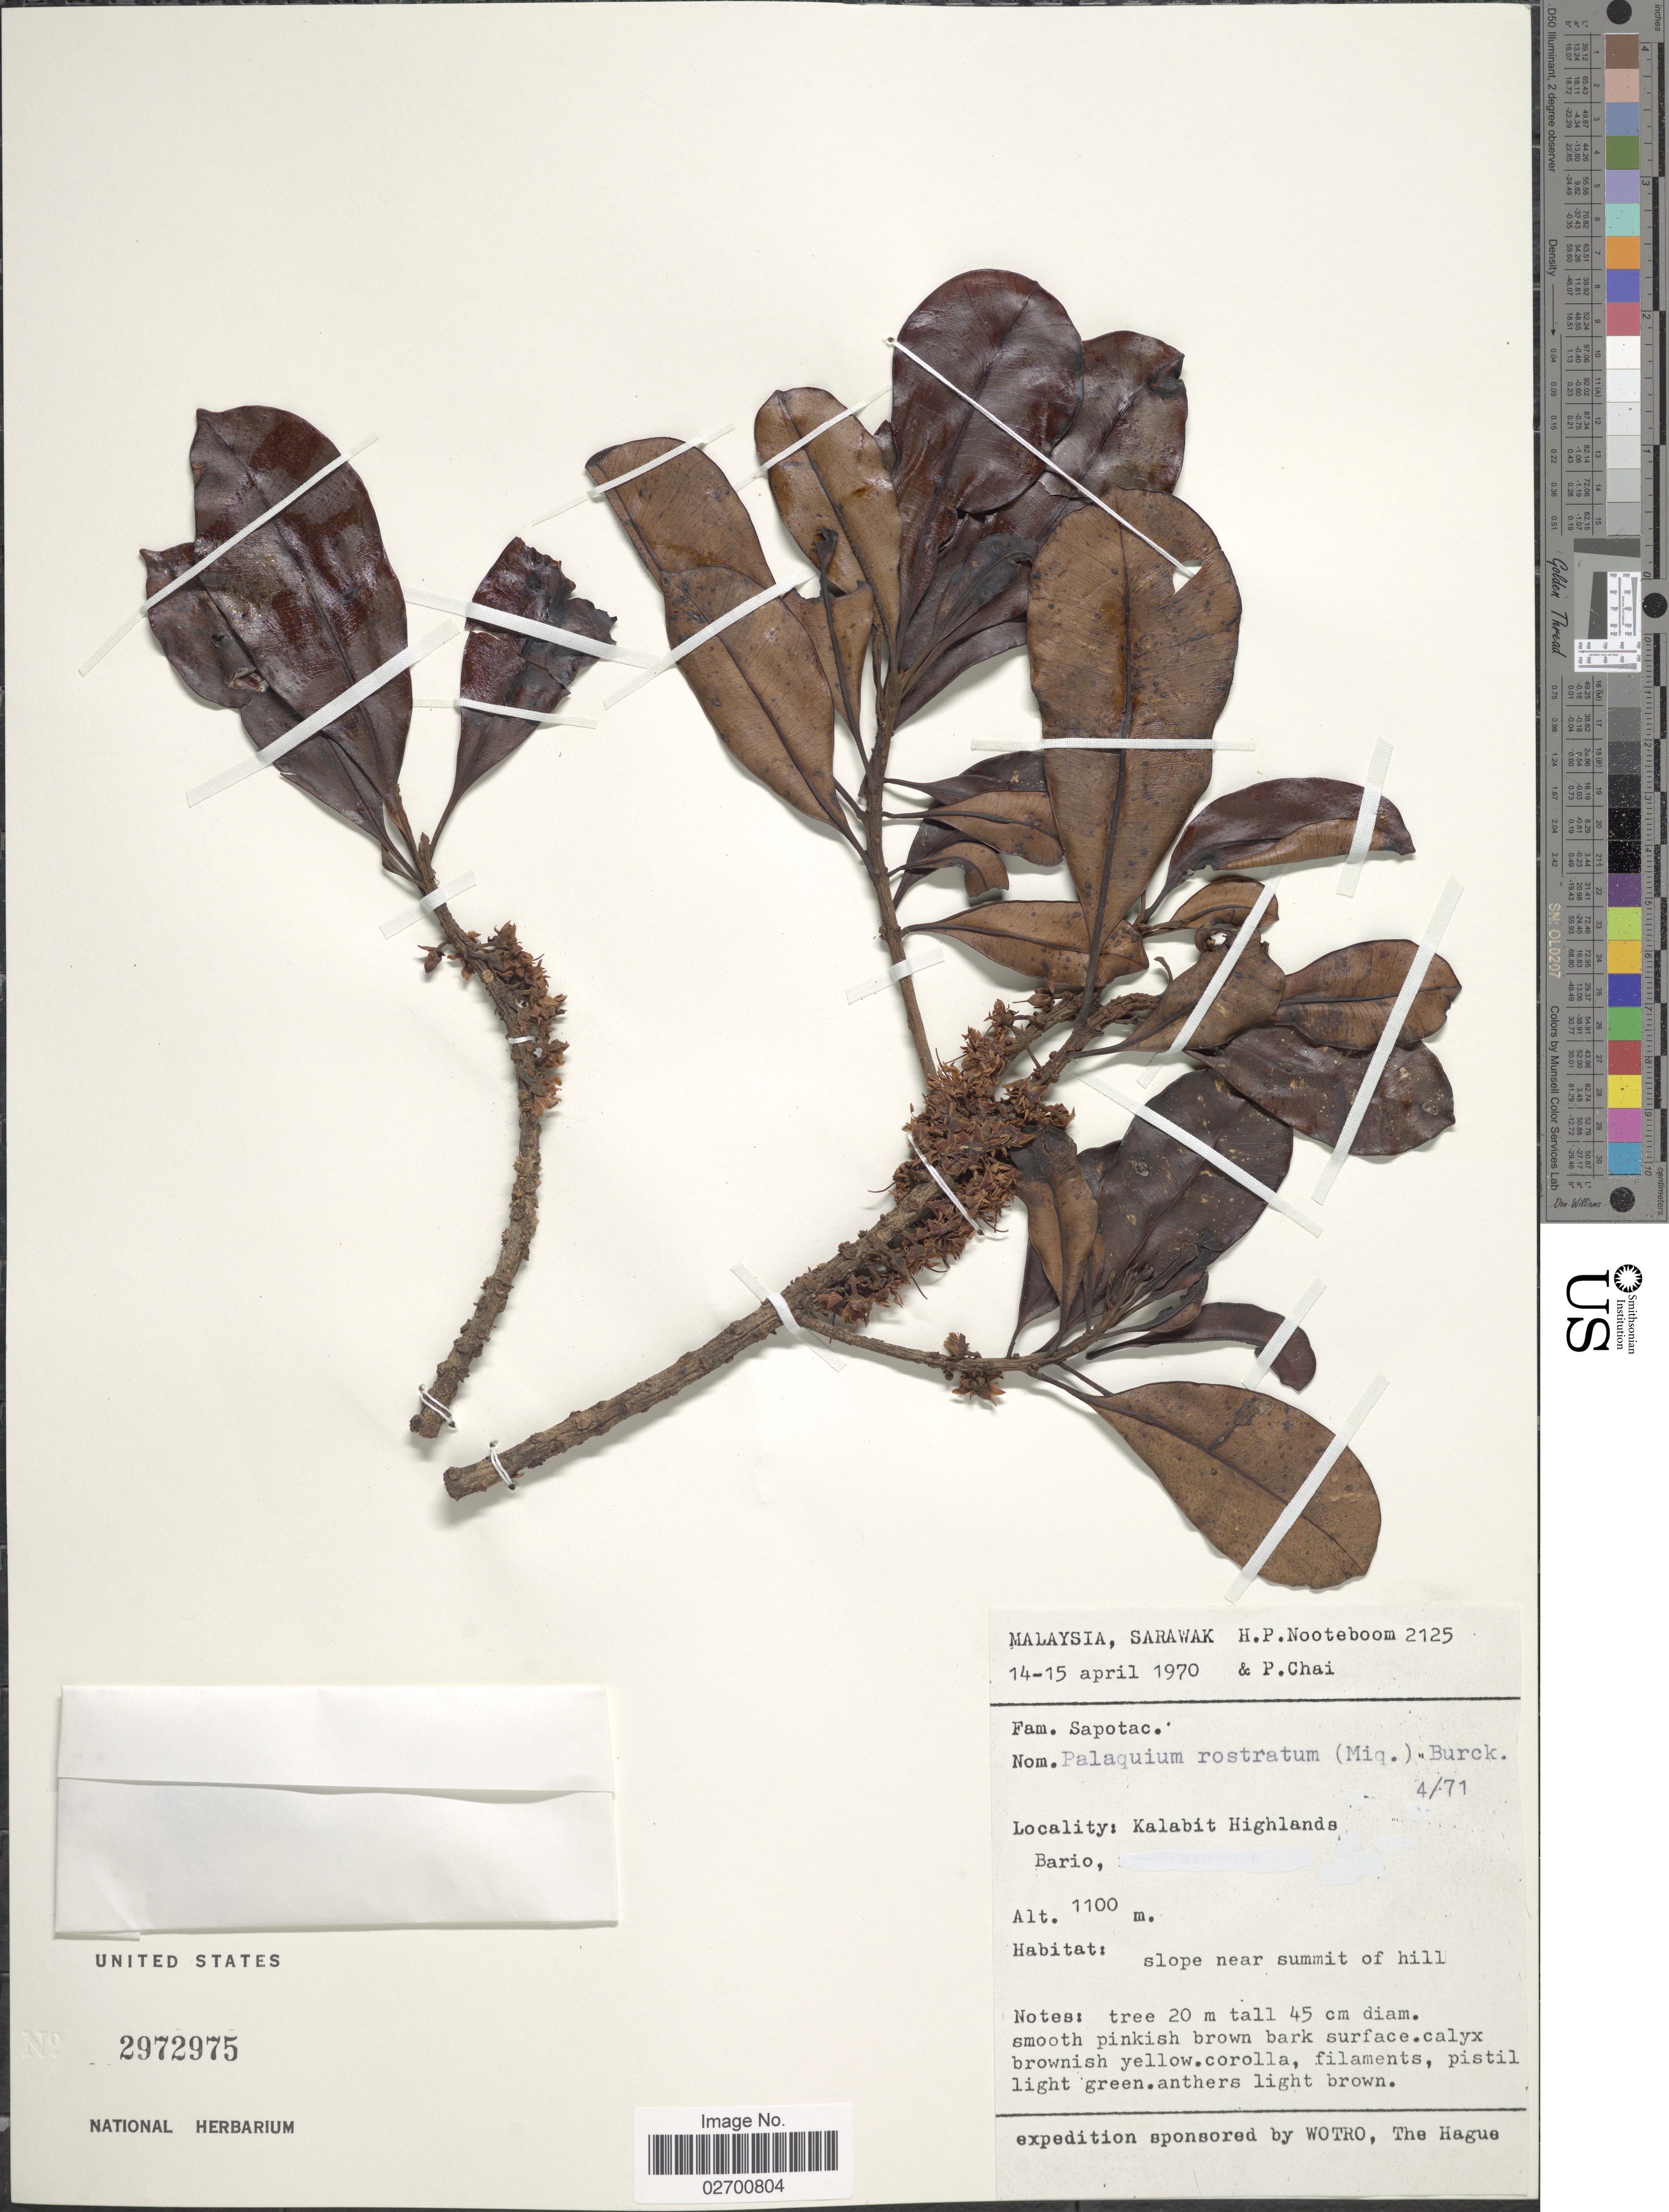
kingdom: Plantae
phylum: Tracheophyta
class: Magnoliopsida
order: Ericales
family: Sapotaceae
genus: Palaquium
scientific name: Palaquium rostratum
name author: (Miq.) Burck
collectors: H. P. Nooteboom & P. Chai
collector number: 2125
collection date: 1970-04-14/1970-04-15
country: Malaysia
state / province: Sarawak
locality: Kalabit Highlands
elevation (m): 1100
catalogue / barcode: US 2972975